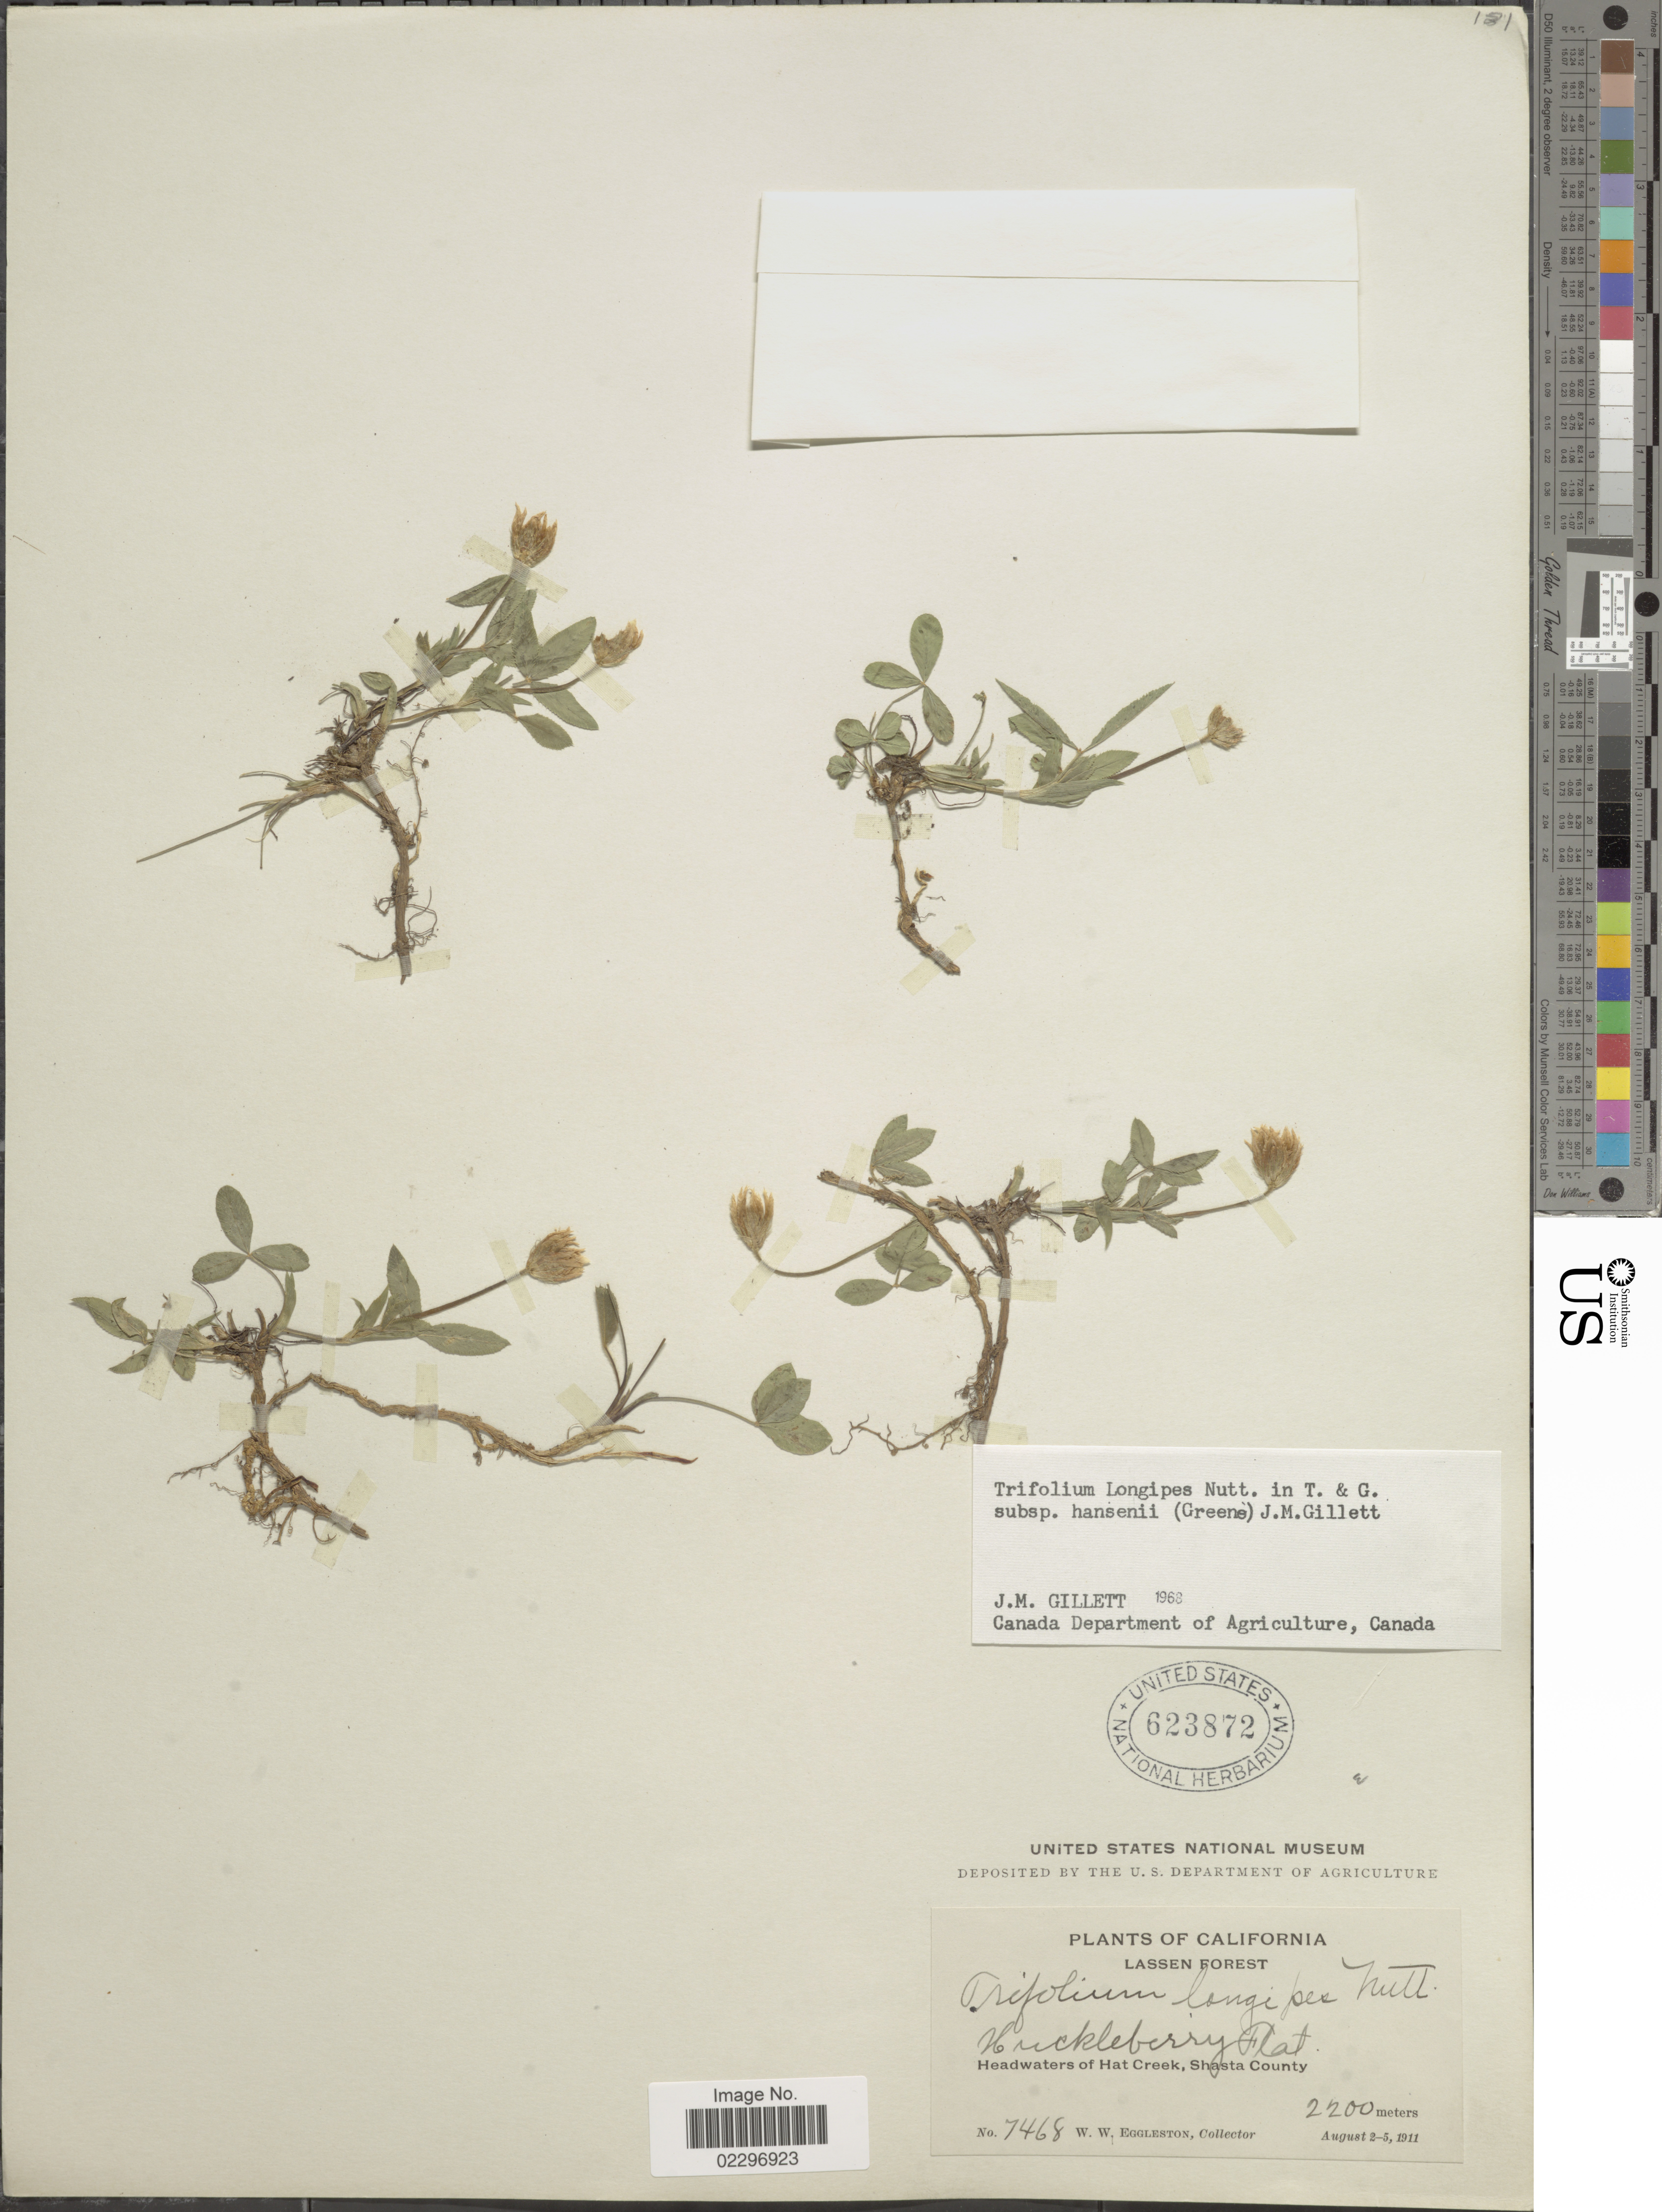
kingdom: Plantae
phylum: Tracheophyta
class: Magnoliopsida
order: Fabales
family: Fabaceae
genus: Trifolium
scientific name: Trifolium longipes subsp. hansenii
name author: (Greene) J.M. Gillett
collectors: W. W. Eggleston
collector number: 7468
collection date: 1911-08-02/1911-08-05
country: United States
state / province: California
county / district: Shasta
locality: Lassen Forest, Huckleberry Flat, Headwatres of Hat Creek, Shasta County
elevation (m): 2200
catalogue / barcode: US 623872